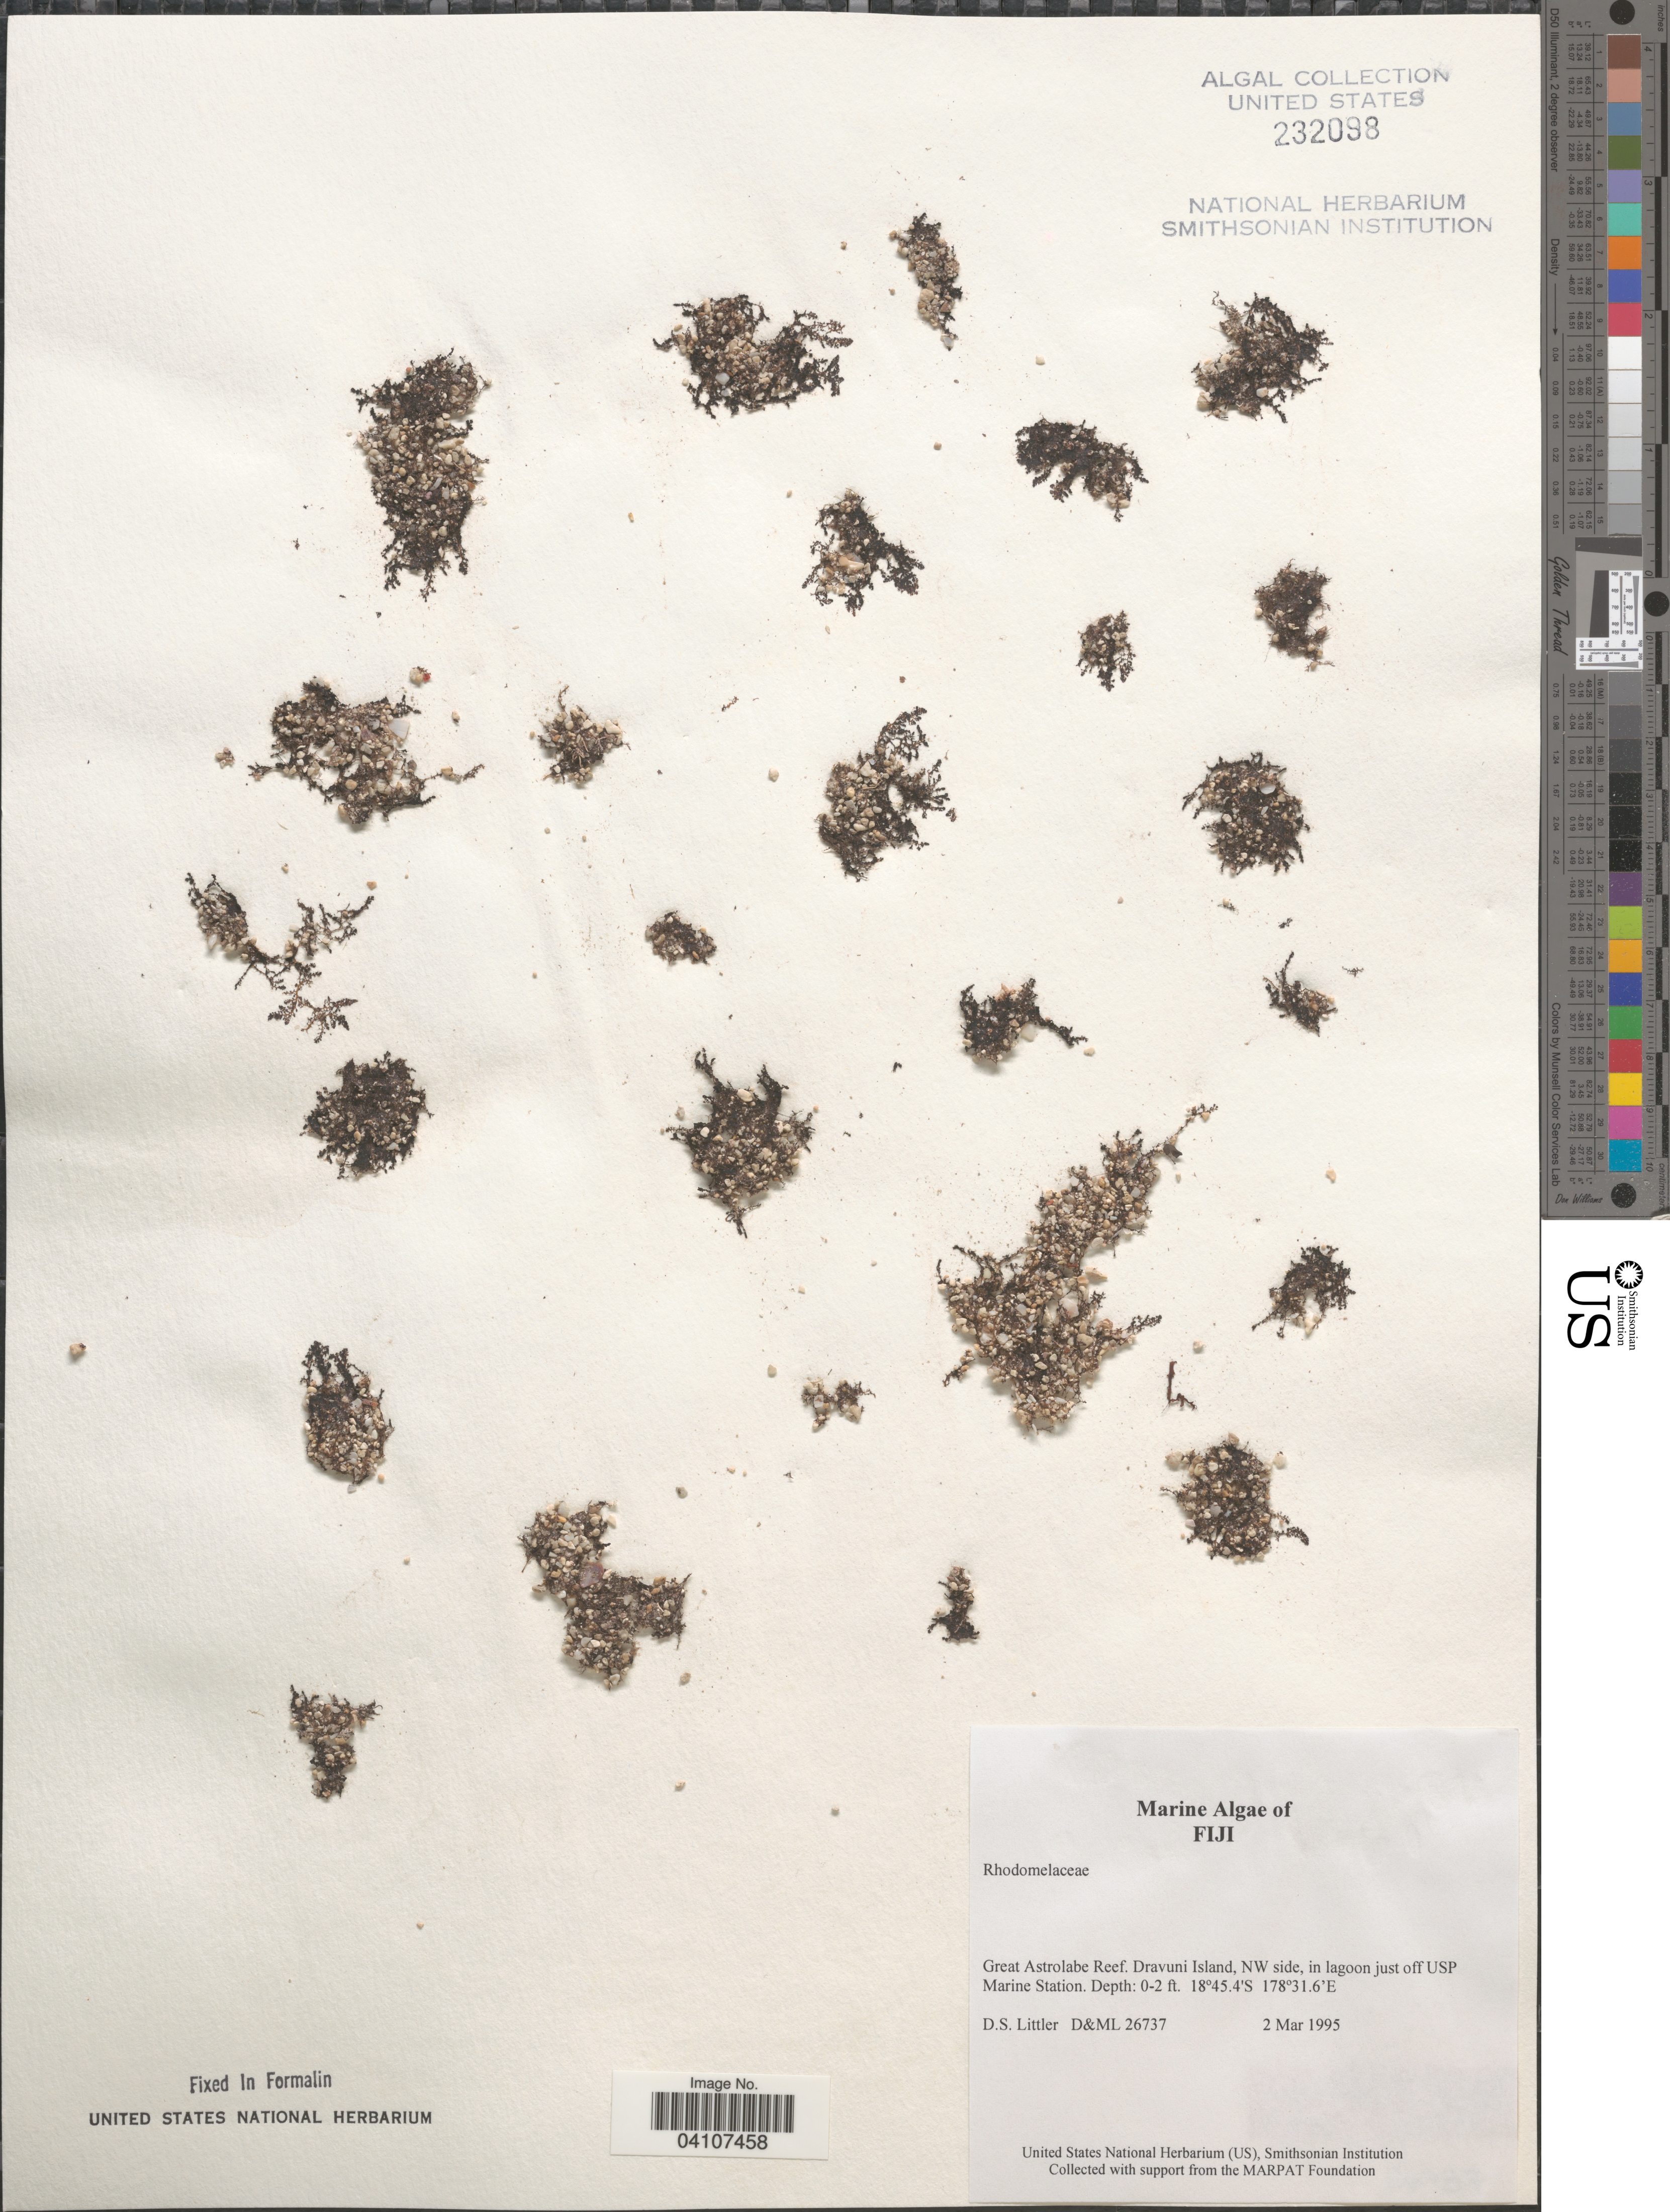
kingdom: Plantae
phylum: Rhodophyta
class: Florideophyceae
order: Ceramiales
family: Rhodomelaceae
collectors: D. S. Littler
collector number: D&ML 26737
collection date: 1995-03-02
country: Fiji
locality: Great Astrolabe Reef. Dravuni Island, NW side, in lagoon just off USP Marine Station.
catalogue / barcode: US 232098